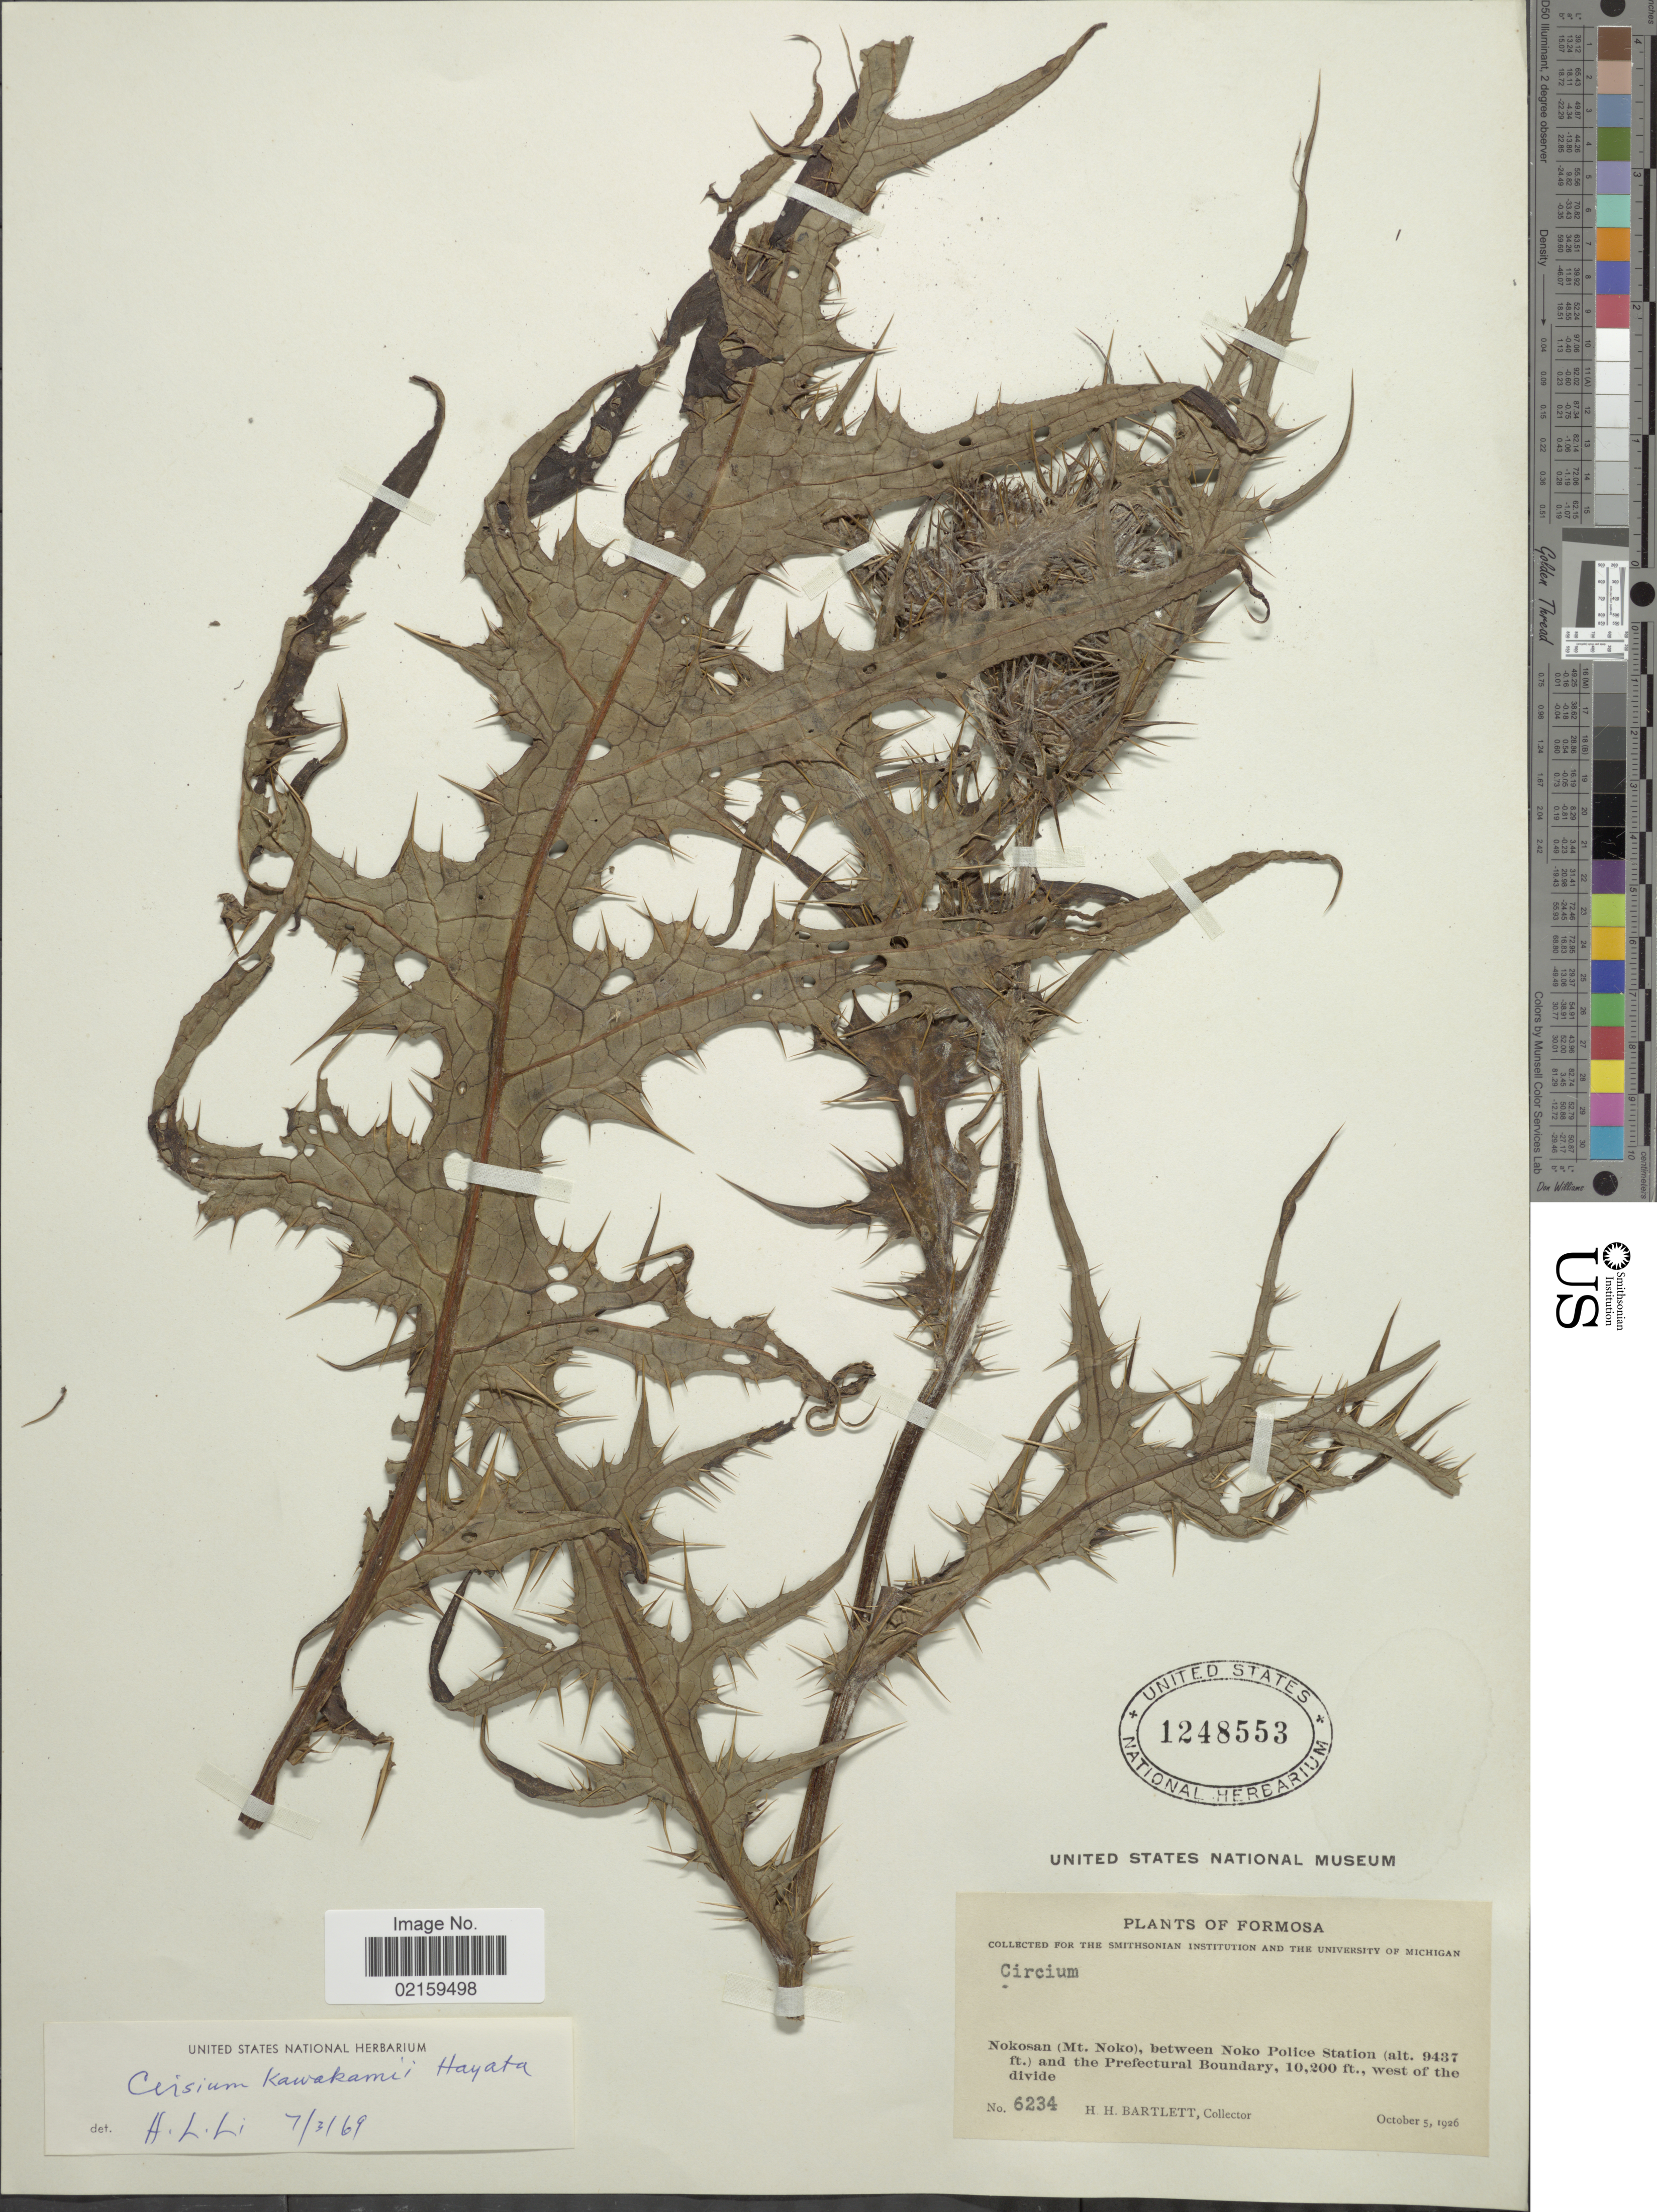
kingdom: Plantae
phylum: Tracheophyta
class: Magnoliopsida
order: Asterales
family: Asteraceae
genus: Cirsium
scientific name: Cirsium kawakamii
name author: Hayata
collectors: H. H. Bartlett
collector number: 6234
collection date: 1926-10-05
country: Taiwan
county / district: Hualien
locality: Formosa. Nokosan (Mt. Noko), between Noko Police Station and the Prefectural Boundary, west of the divide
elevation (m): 2876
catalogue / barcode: US 1248553